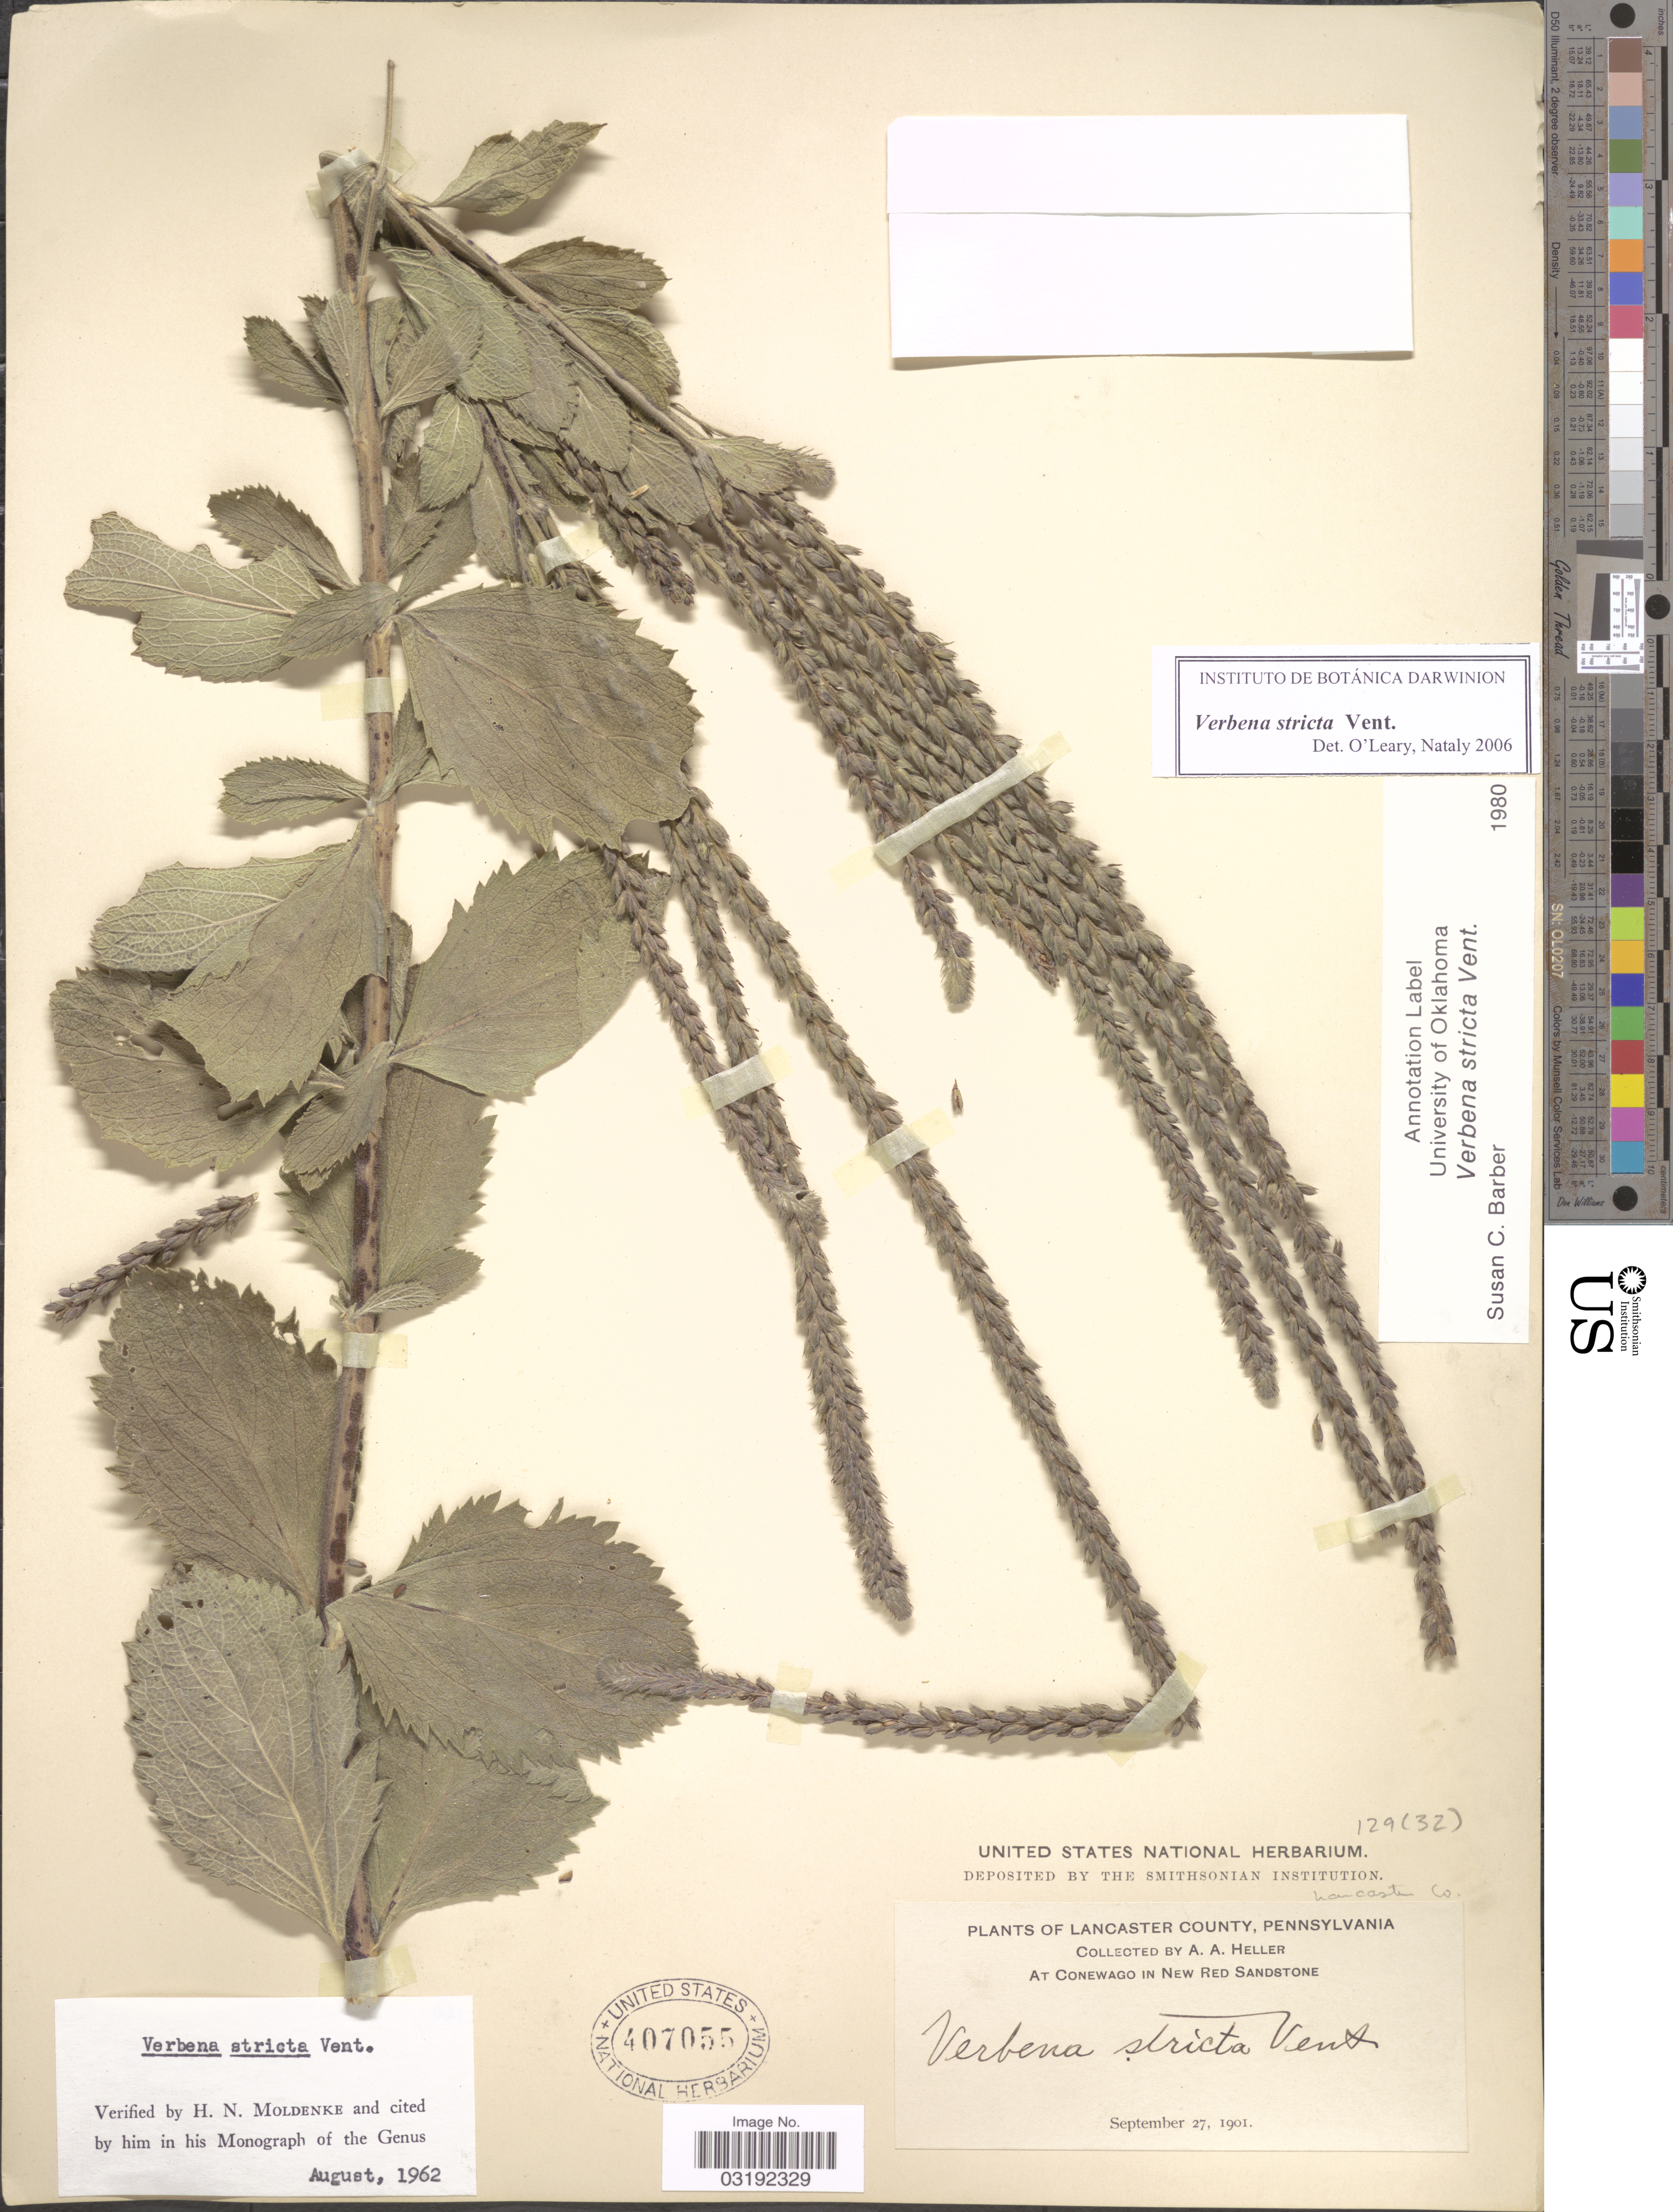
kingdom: Plantae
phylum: Tracheophyta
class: Magnoliopsida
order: Lamiales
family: Verbenaceae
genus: Verbena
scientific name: Verbena stricta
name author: Vent.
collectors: A. A. Heller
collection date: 1901-09-27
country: United States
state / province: Pennsylvania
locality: Lancaster County, At Conewago in New Red Sandstone.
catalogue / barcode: US 407055